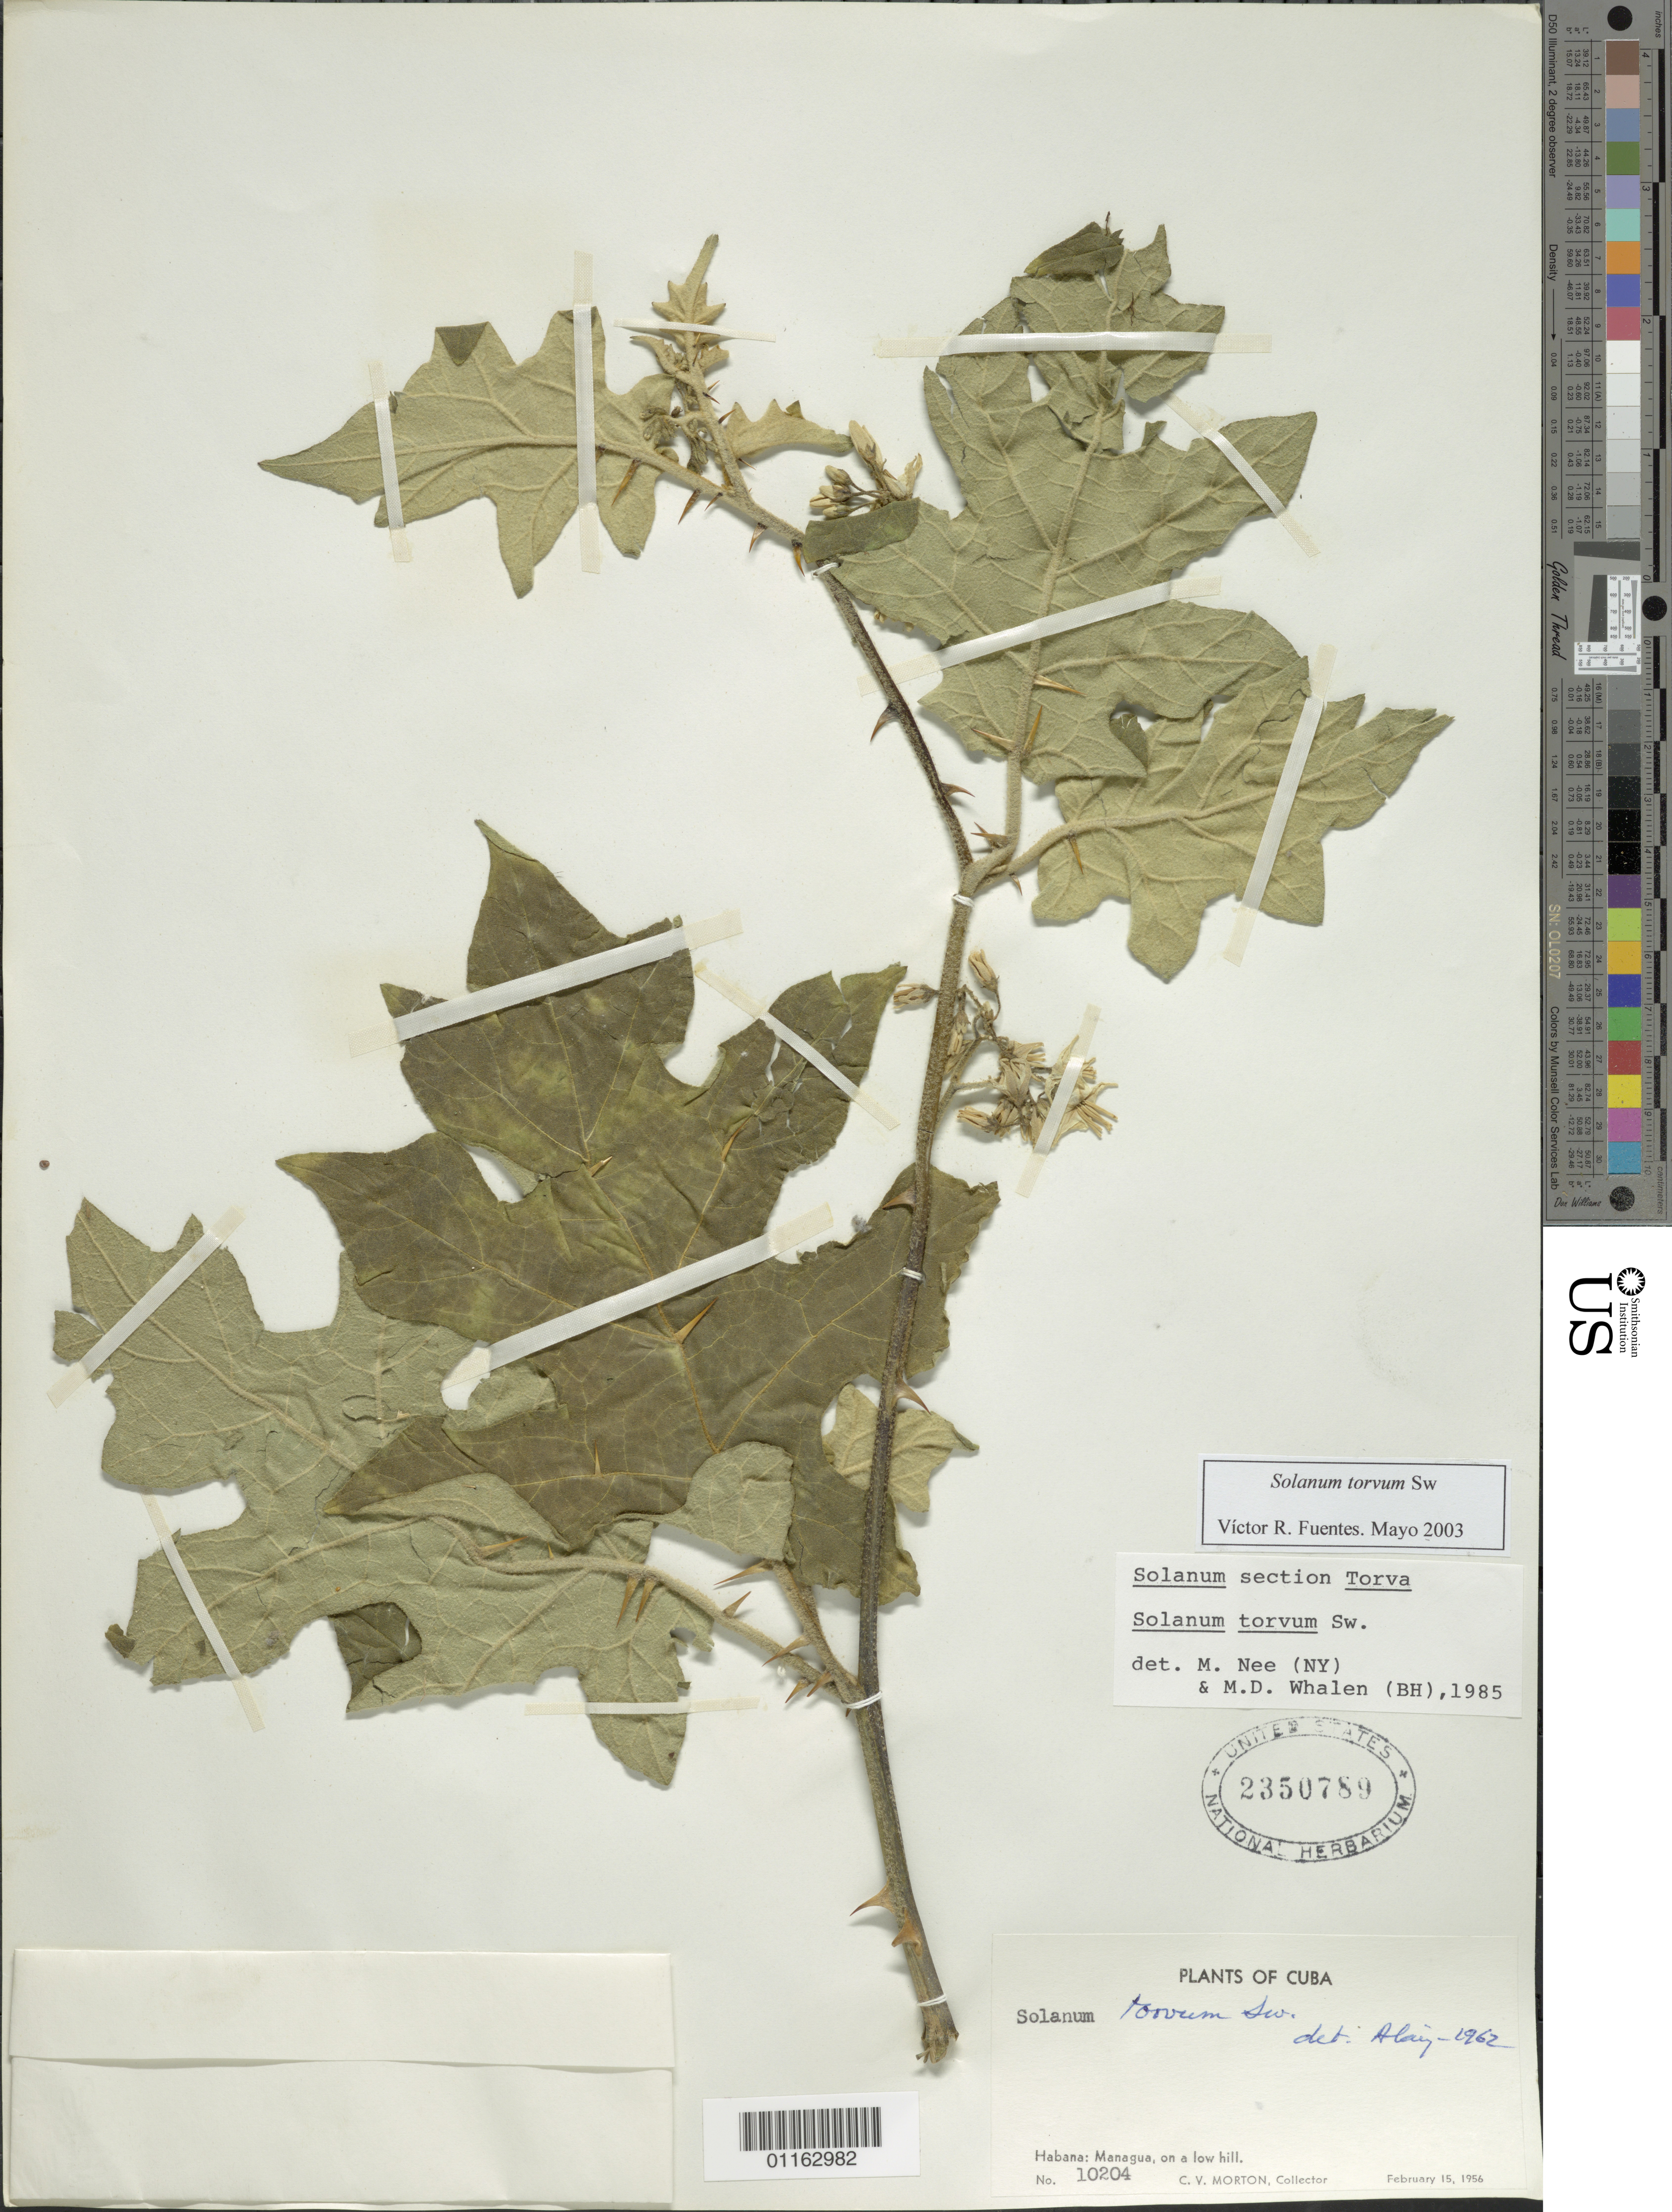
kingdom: Plantae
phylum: Tracheophyta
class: Magnoliopsida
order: Solanales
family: Solanaceae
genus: Solanum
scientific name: Solanum torvum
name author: Sw.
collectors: C. V. Morton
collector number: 10204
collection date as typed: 15 Feb 1956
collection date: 1956-02-15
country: Cuba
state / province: La Habana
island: Cuba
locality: Managua, on a low hill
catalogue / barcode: US 2350789